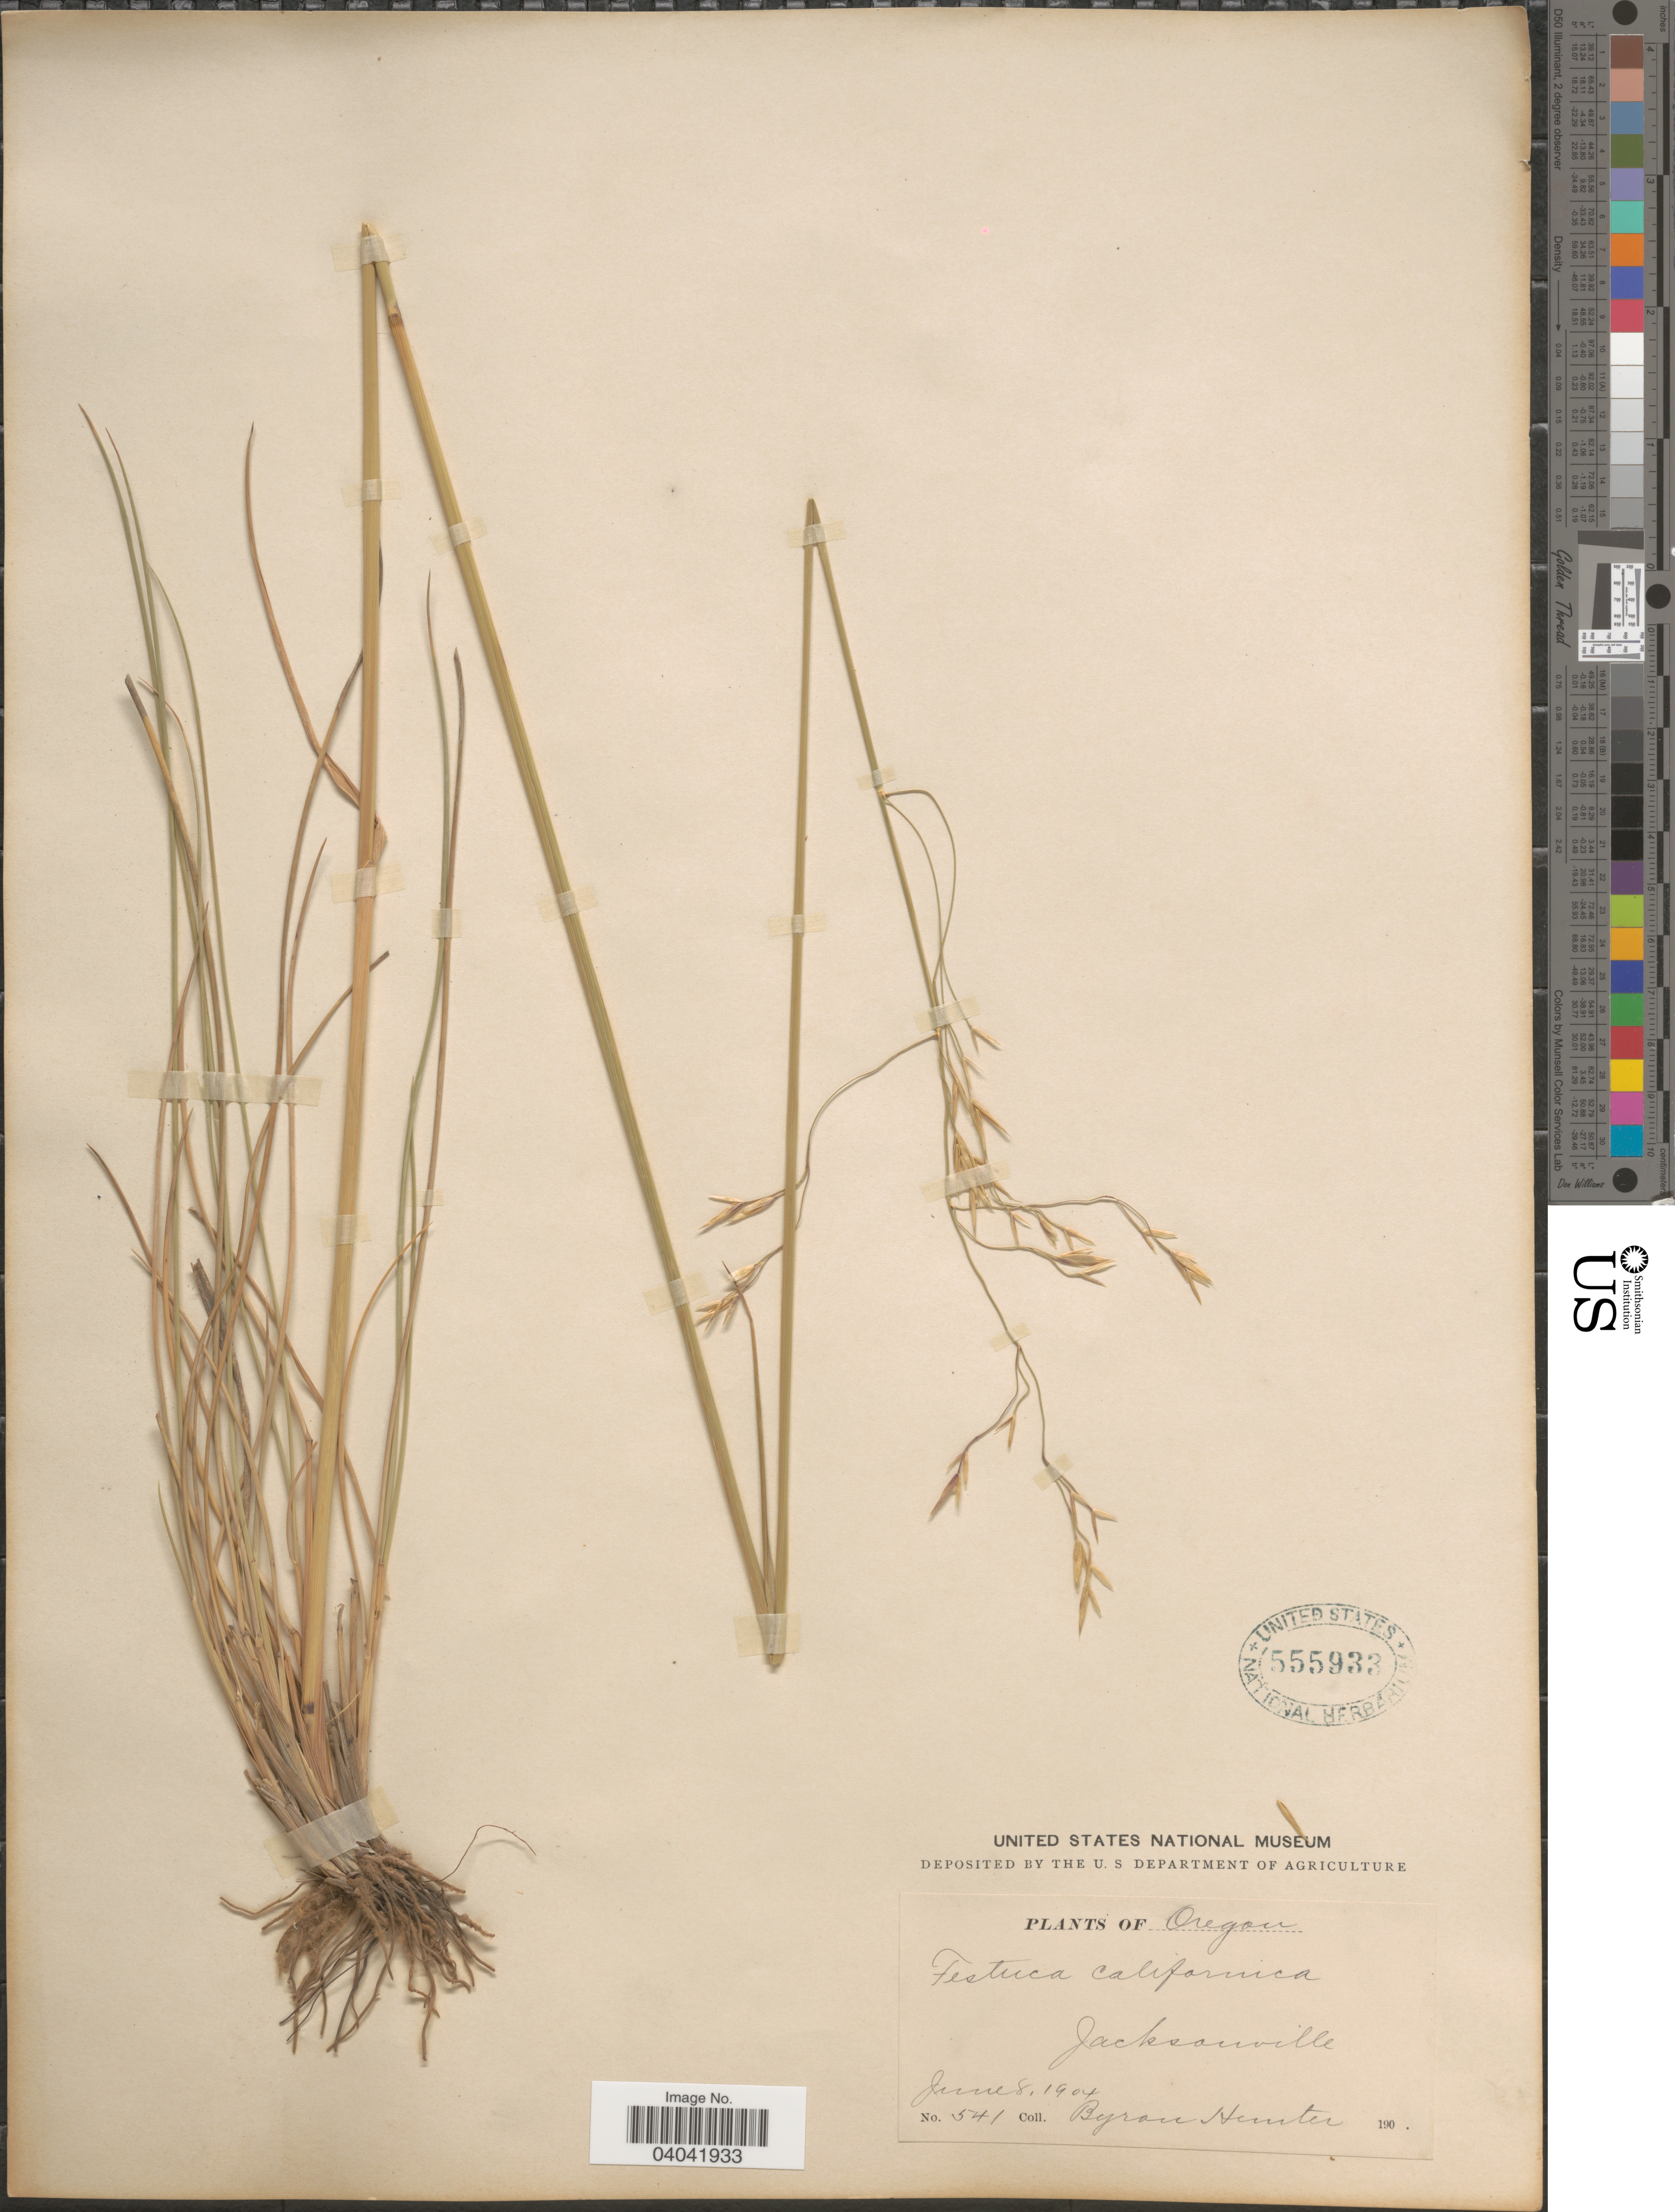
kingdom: Plantae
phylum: Tracheophyta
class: Liliopsida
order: Poales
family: Poaceae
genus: Festuca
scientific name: Festuca californica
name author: Vasey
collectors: B. Hunter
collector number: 541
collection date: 1904-06-08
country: United States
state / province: Oregon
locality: Jacksonville.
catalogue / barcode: US 555933